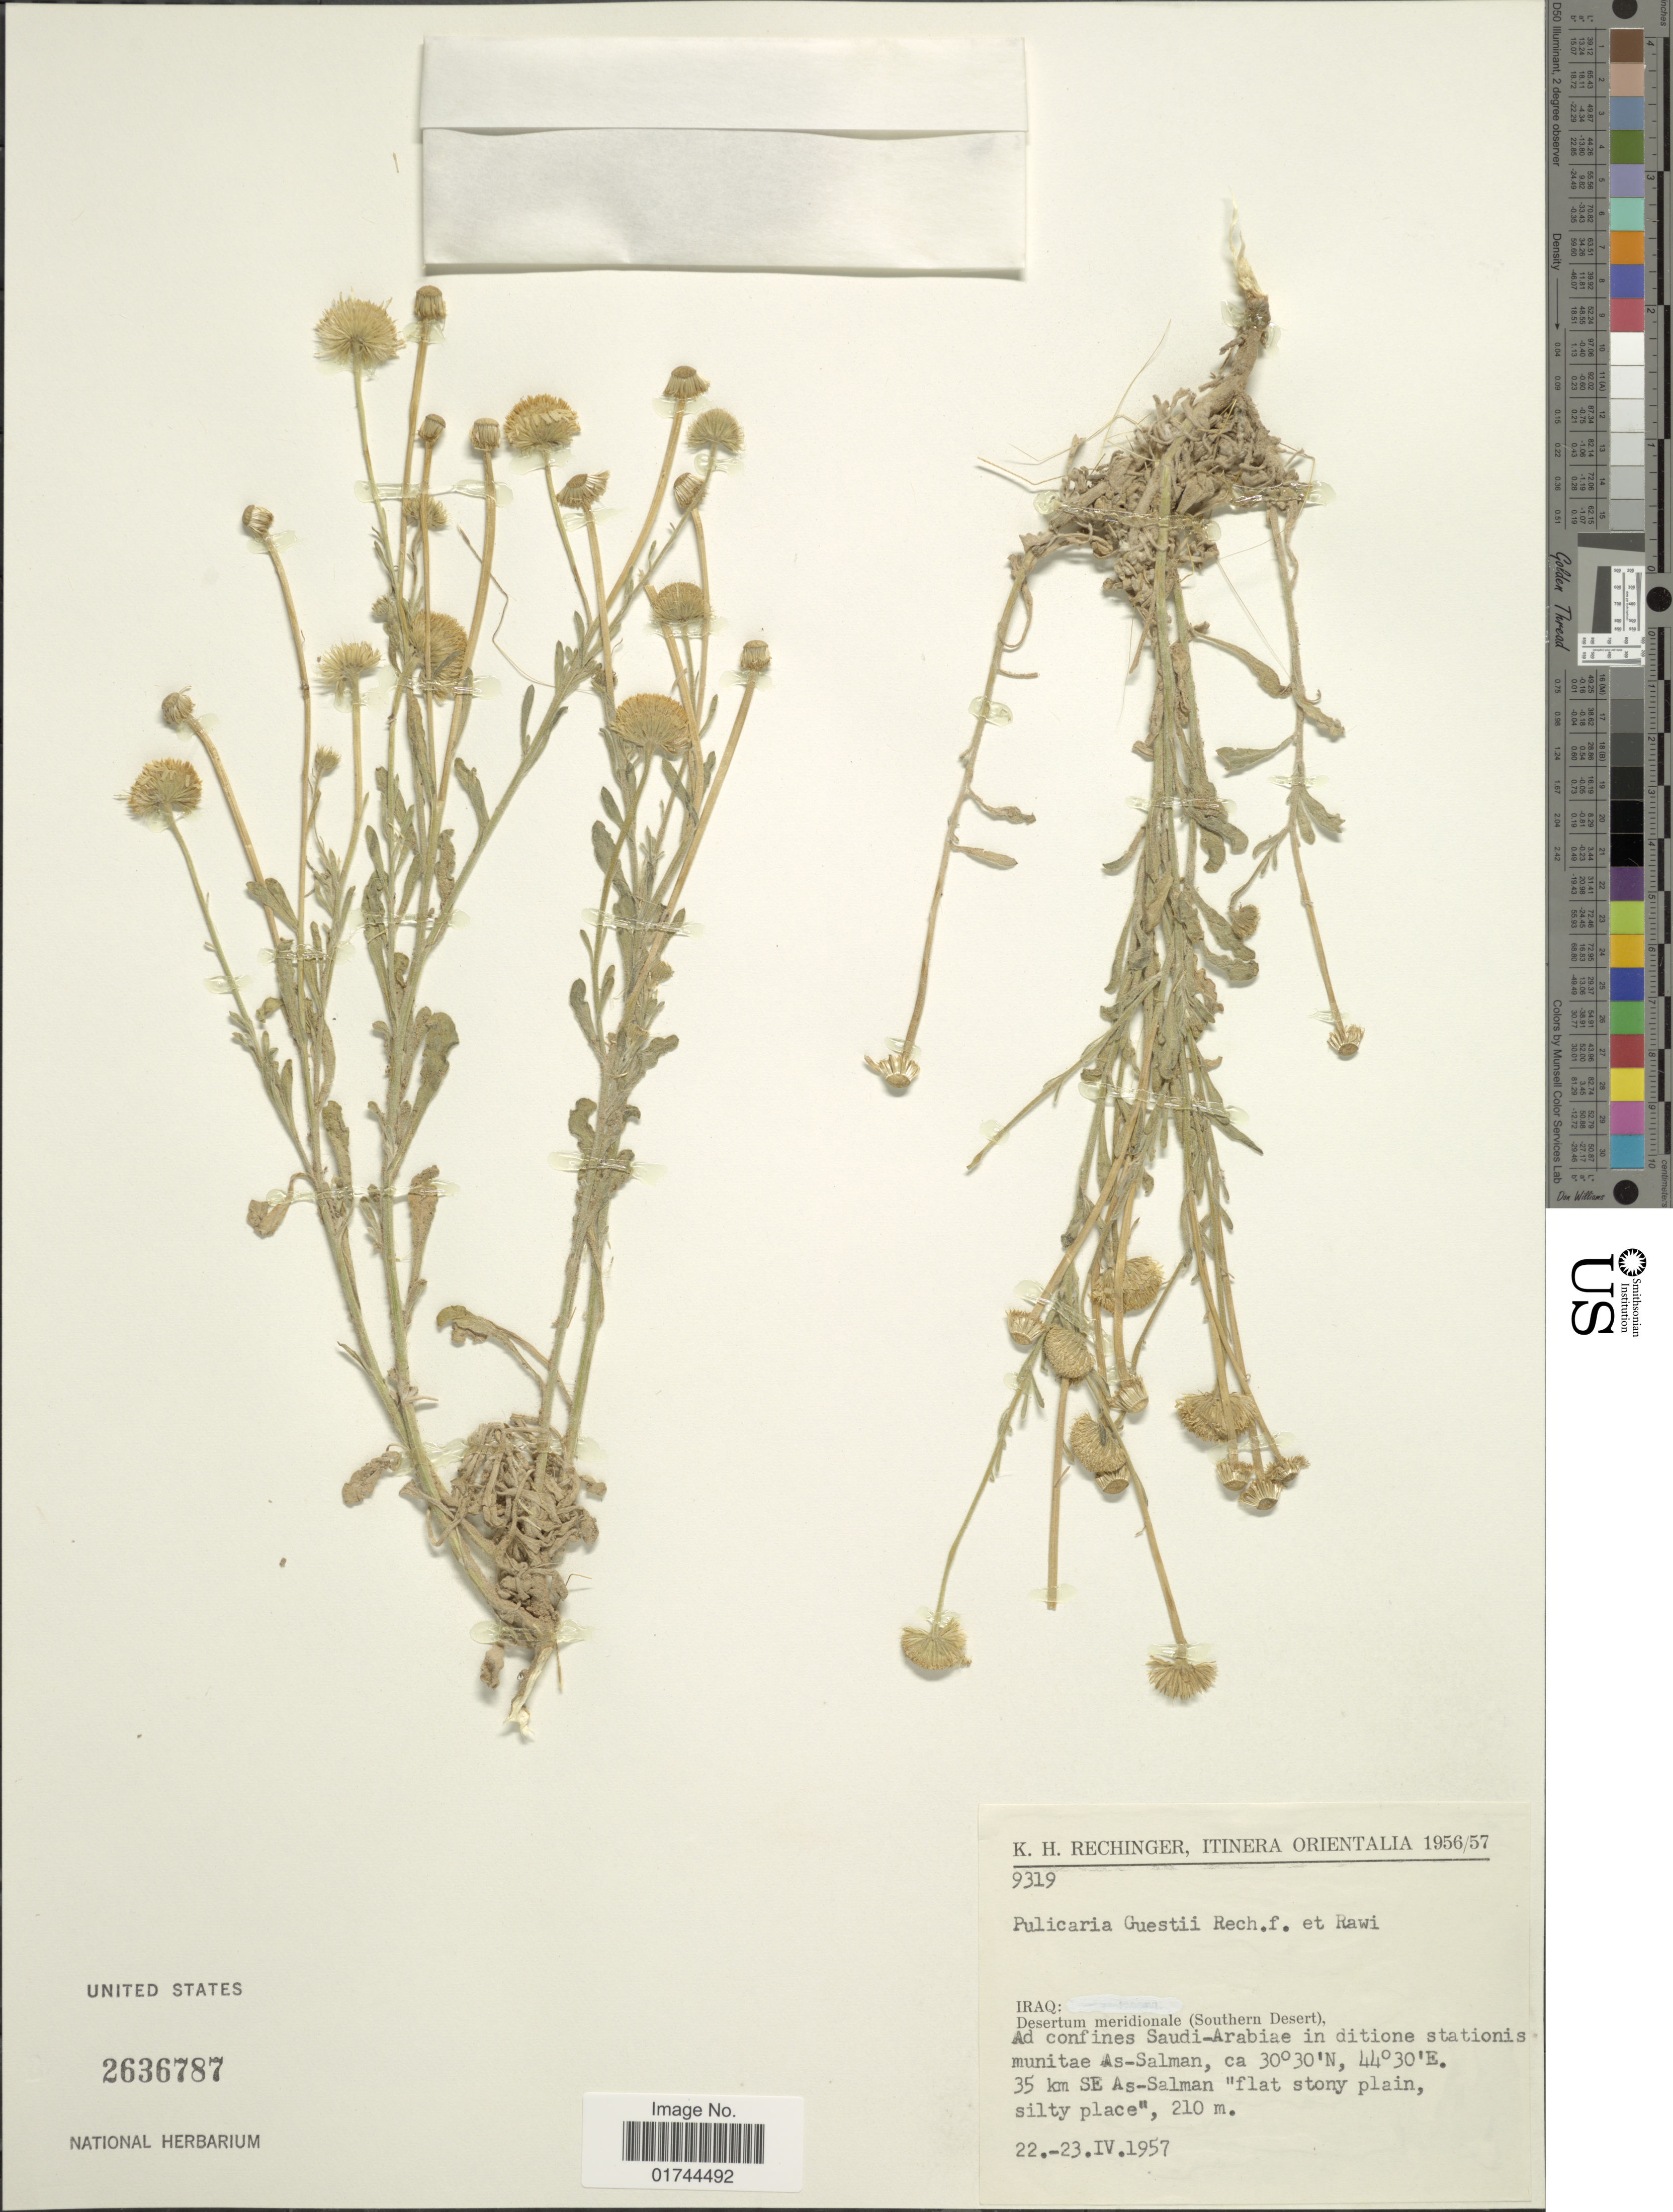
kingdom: Plantae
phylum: Tracheophyta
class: Magnoliopsida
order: Asterales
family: Asteraceae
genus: Pulicaria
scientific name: Pulicaria guestii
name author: Rech. f. & Rawi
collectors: K. H. Rechinger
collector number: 9319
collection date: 1957-04-22/1957-04-23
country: Iraq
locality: Desertum meridionale (Southern Desert), 35 km SE As-Salman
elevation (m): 210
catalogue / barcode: US 2636787